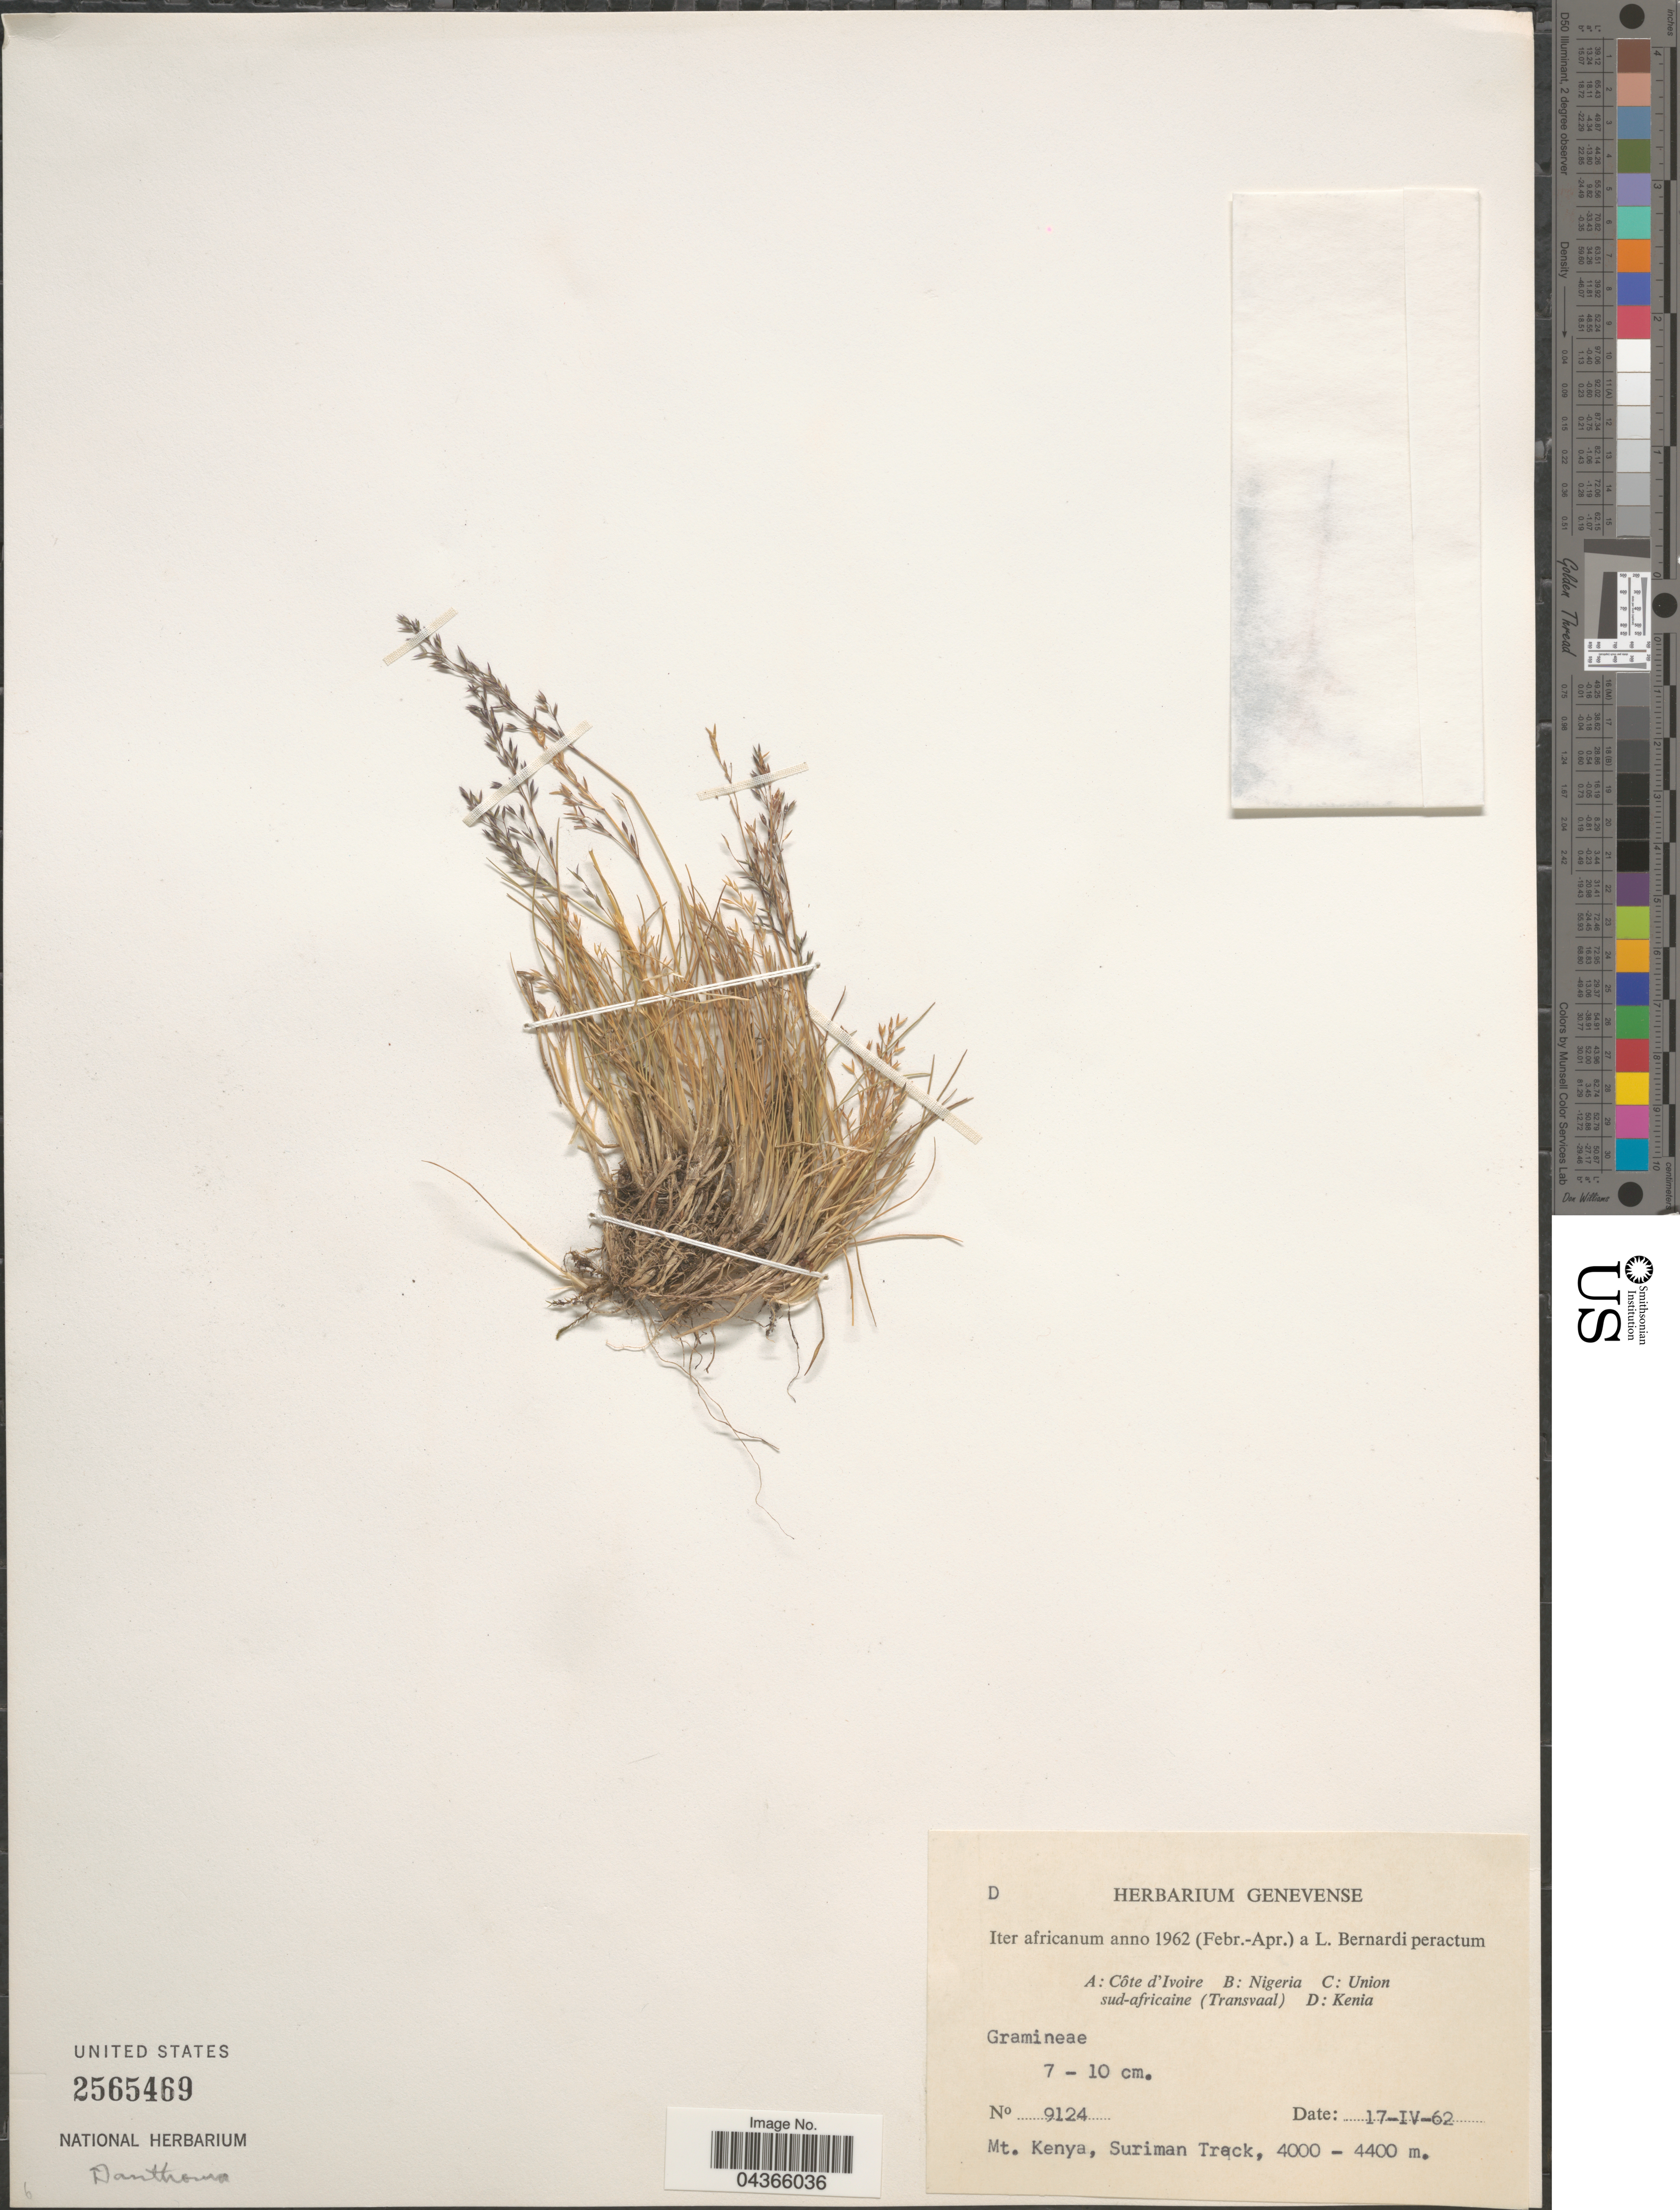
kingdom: Plantae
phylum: Tracheophyta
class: Liliopsida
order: Poales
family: Poaceae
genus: Tribolium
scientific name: Tribolium sp.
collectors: L. Bernardi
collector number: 9124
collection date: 1962-04-17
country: Kenya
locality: Iter africanum anno 1962. Mt. Kenya, Suriman Track.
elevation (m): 4000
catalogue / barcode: US 2565469